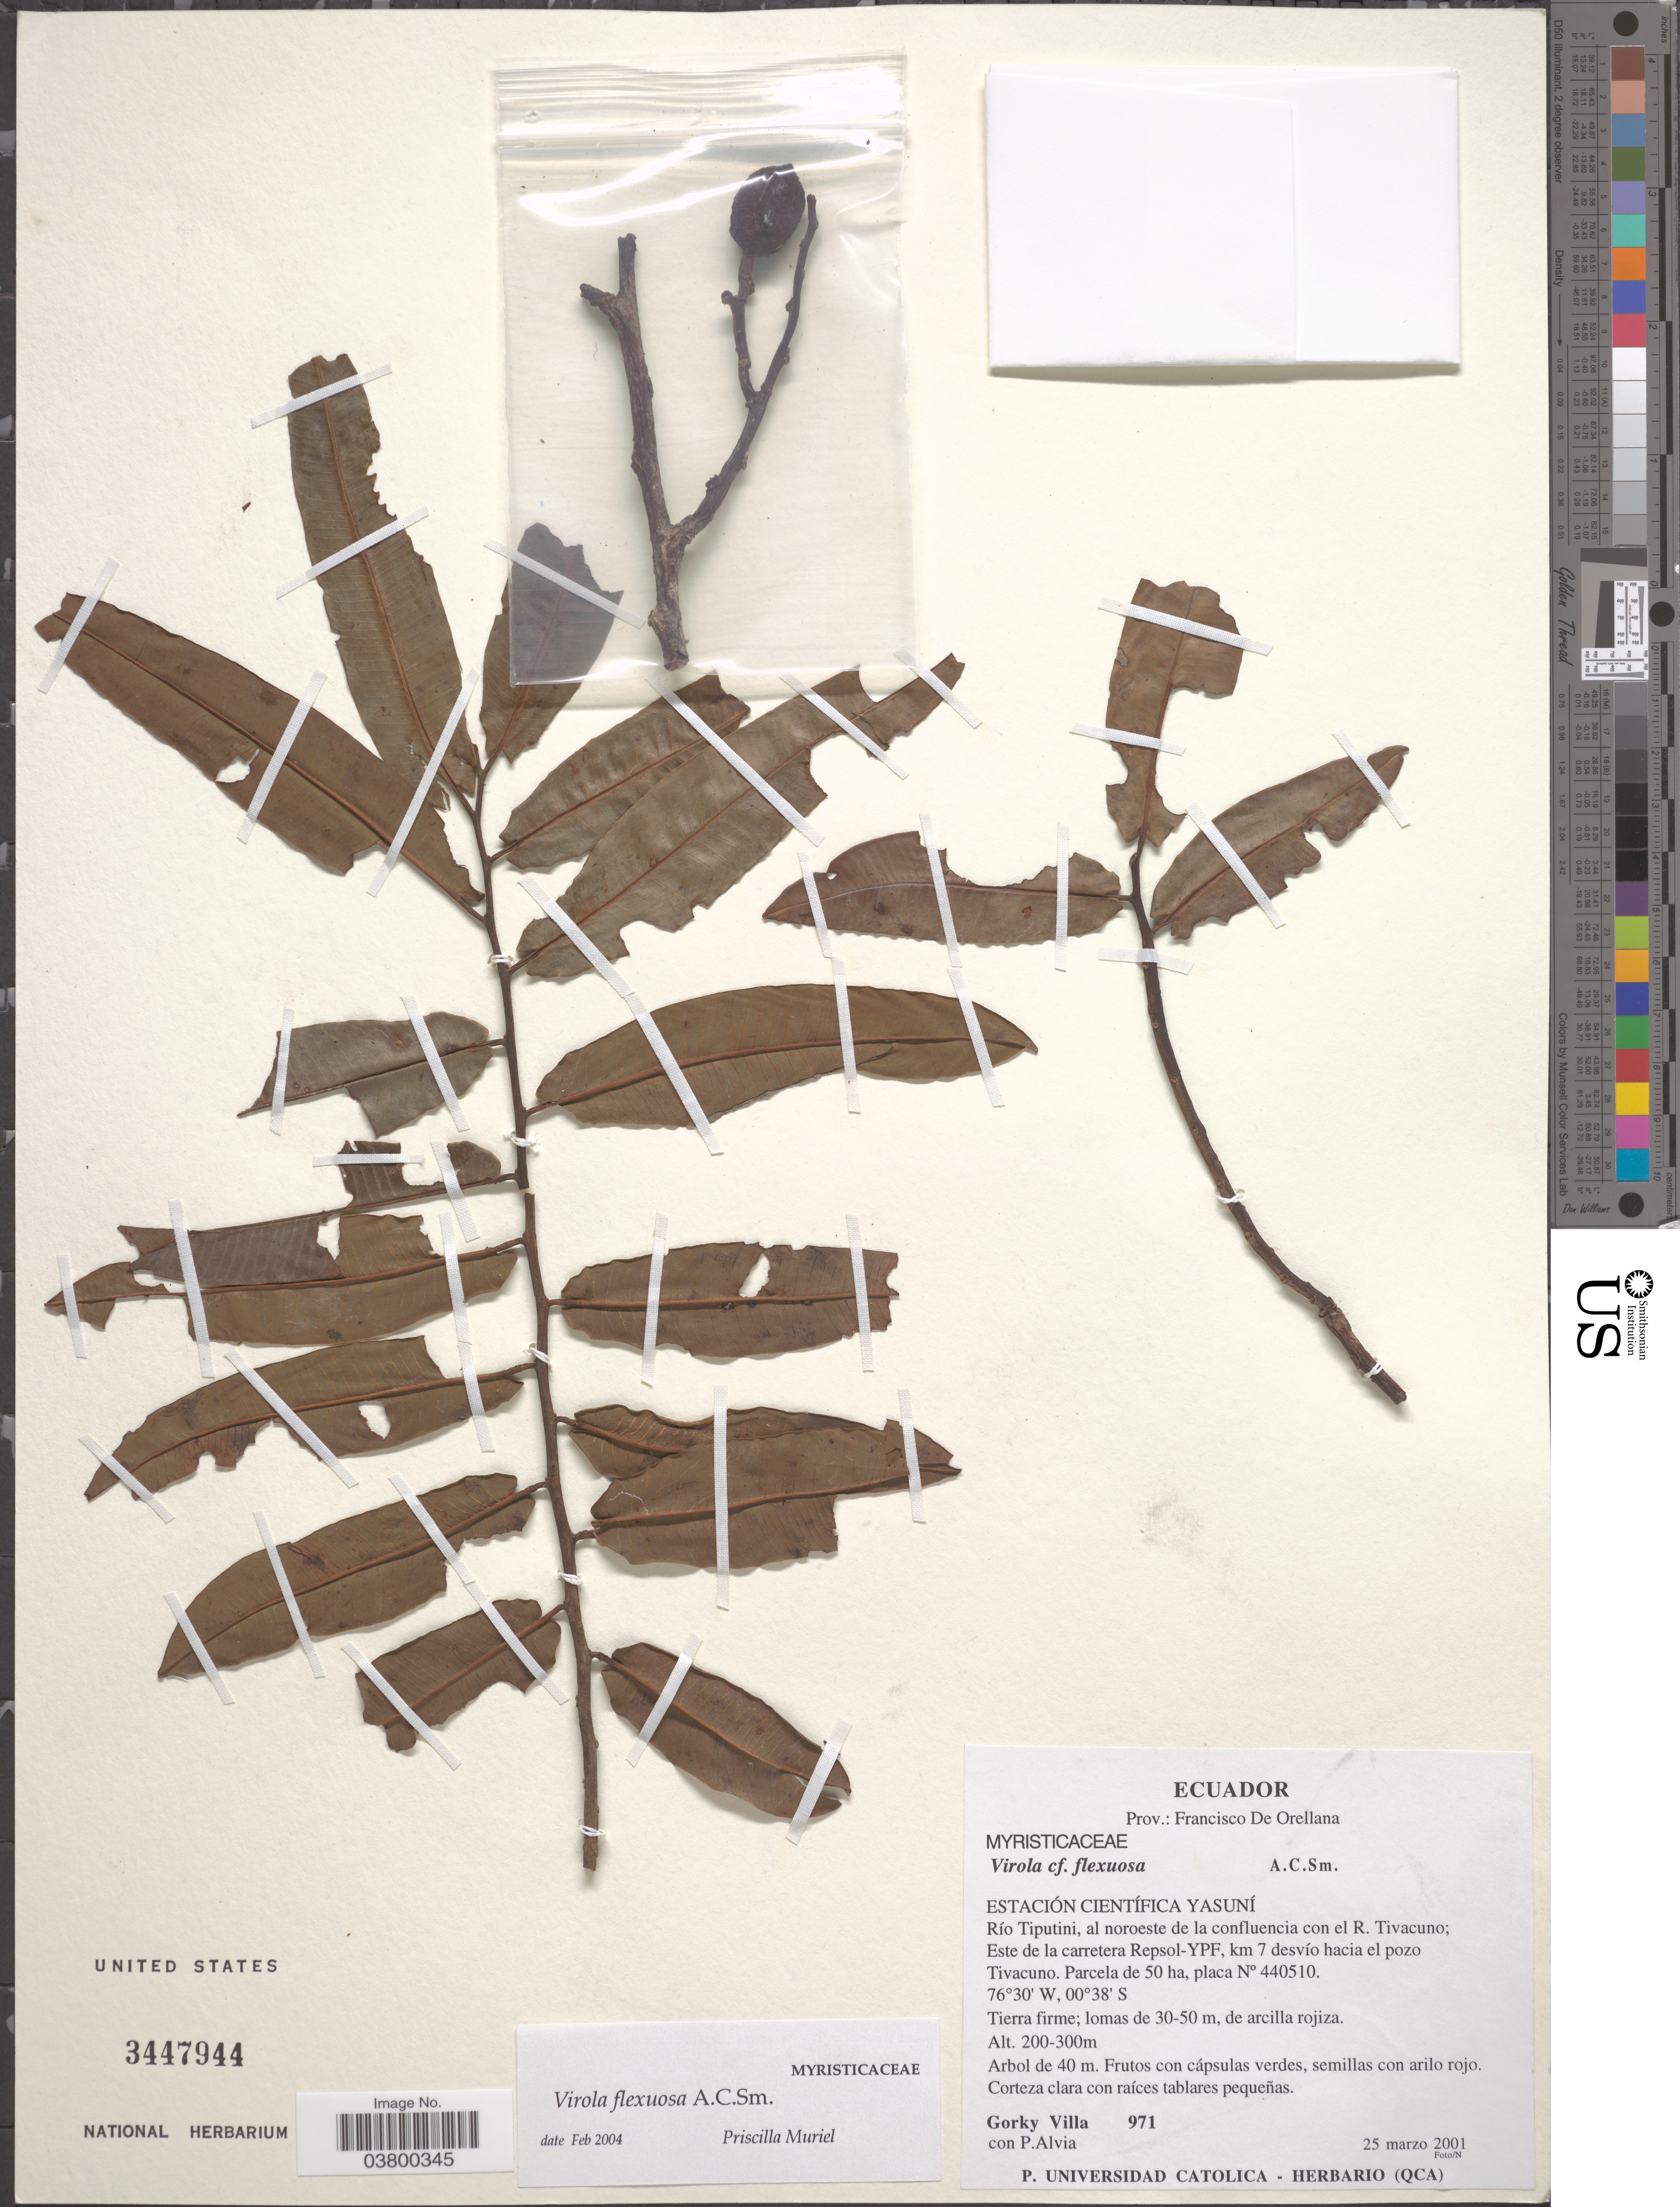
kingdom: Plantae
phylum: Tracheophyta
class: Magnoliopsida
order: Magnoliales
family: Myristicaceae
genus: Virola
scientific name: Virola flexuosa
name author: A.C. Sm.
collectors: G. Villa & P. Alvia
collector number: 971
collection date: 2001-03-25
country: Ecuador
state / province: Orellana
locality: Prov.: Francisco de Orellana. Estación Científica Yasuní. Río Tiputini, al noroeste de la confluencia con el R. Tivacuno; Este de la carretera Repsol-YPF, km 7 desvío hacia el pozo Tivacuno.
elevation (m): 200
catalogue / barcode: US 3447944